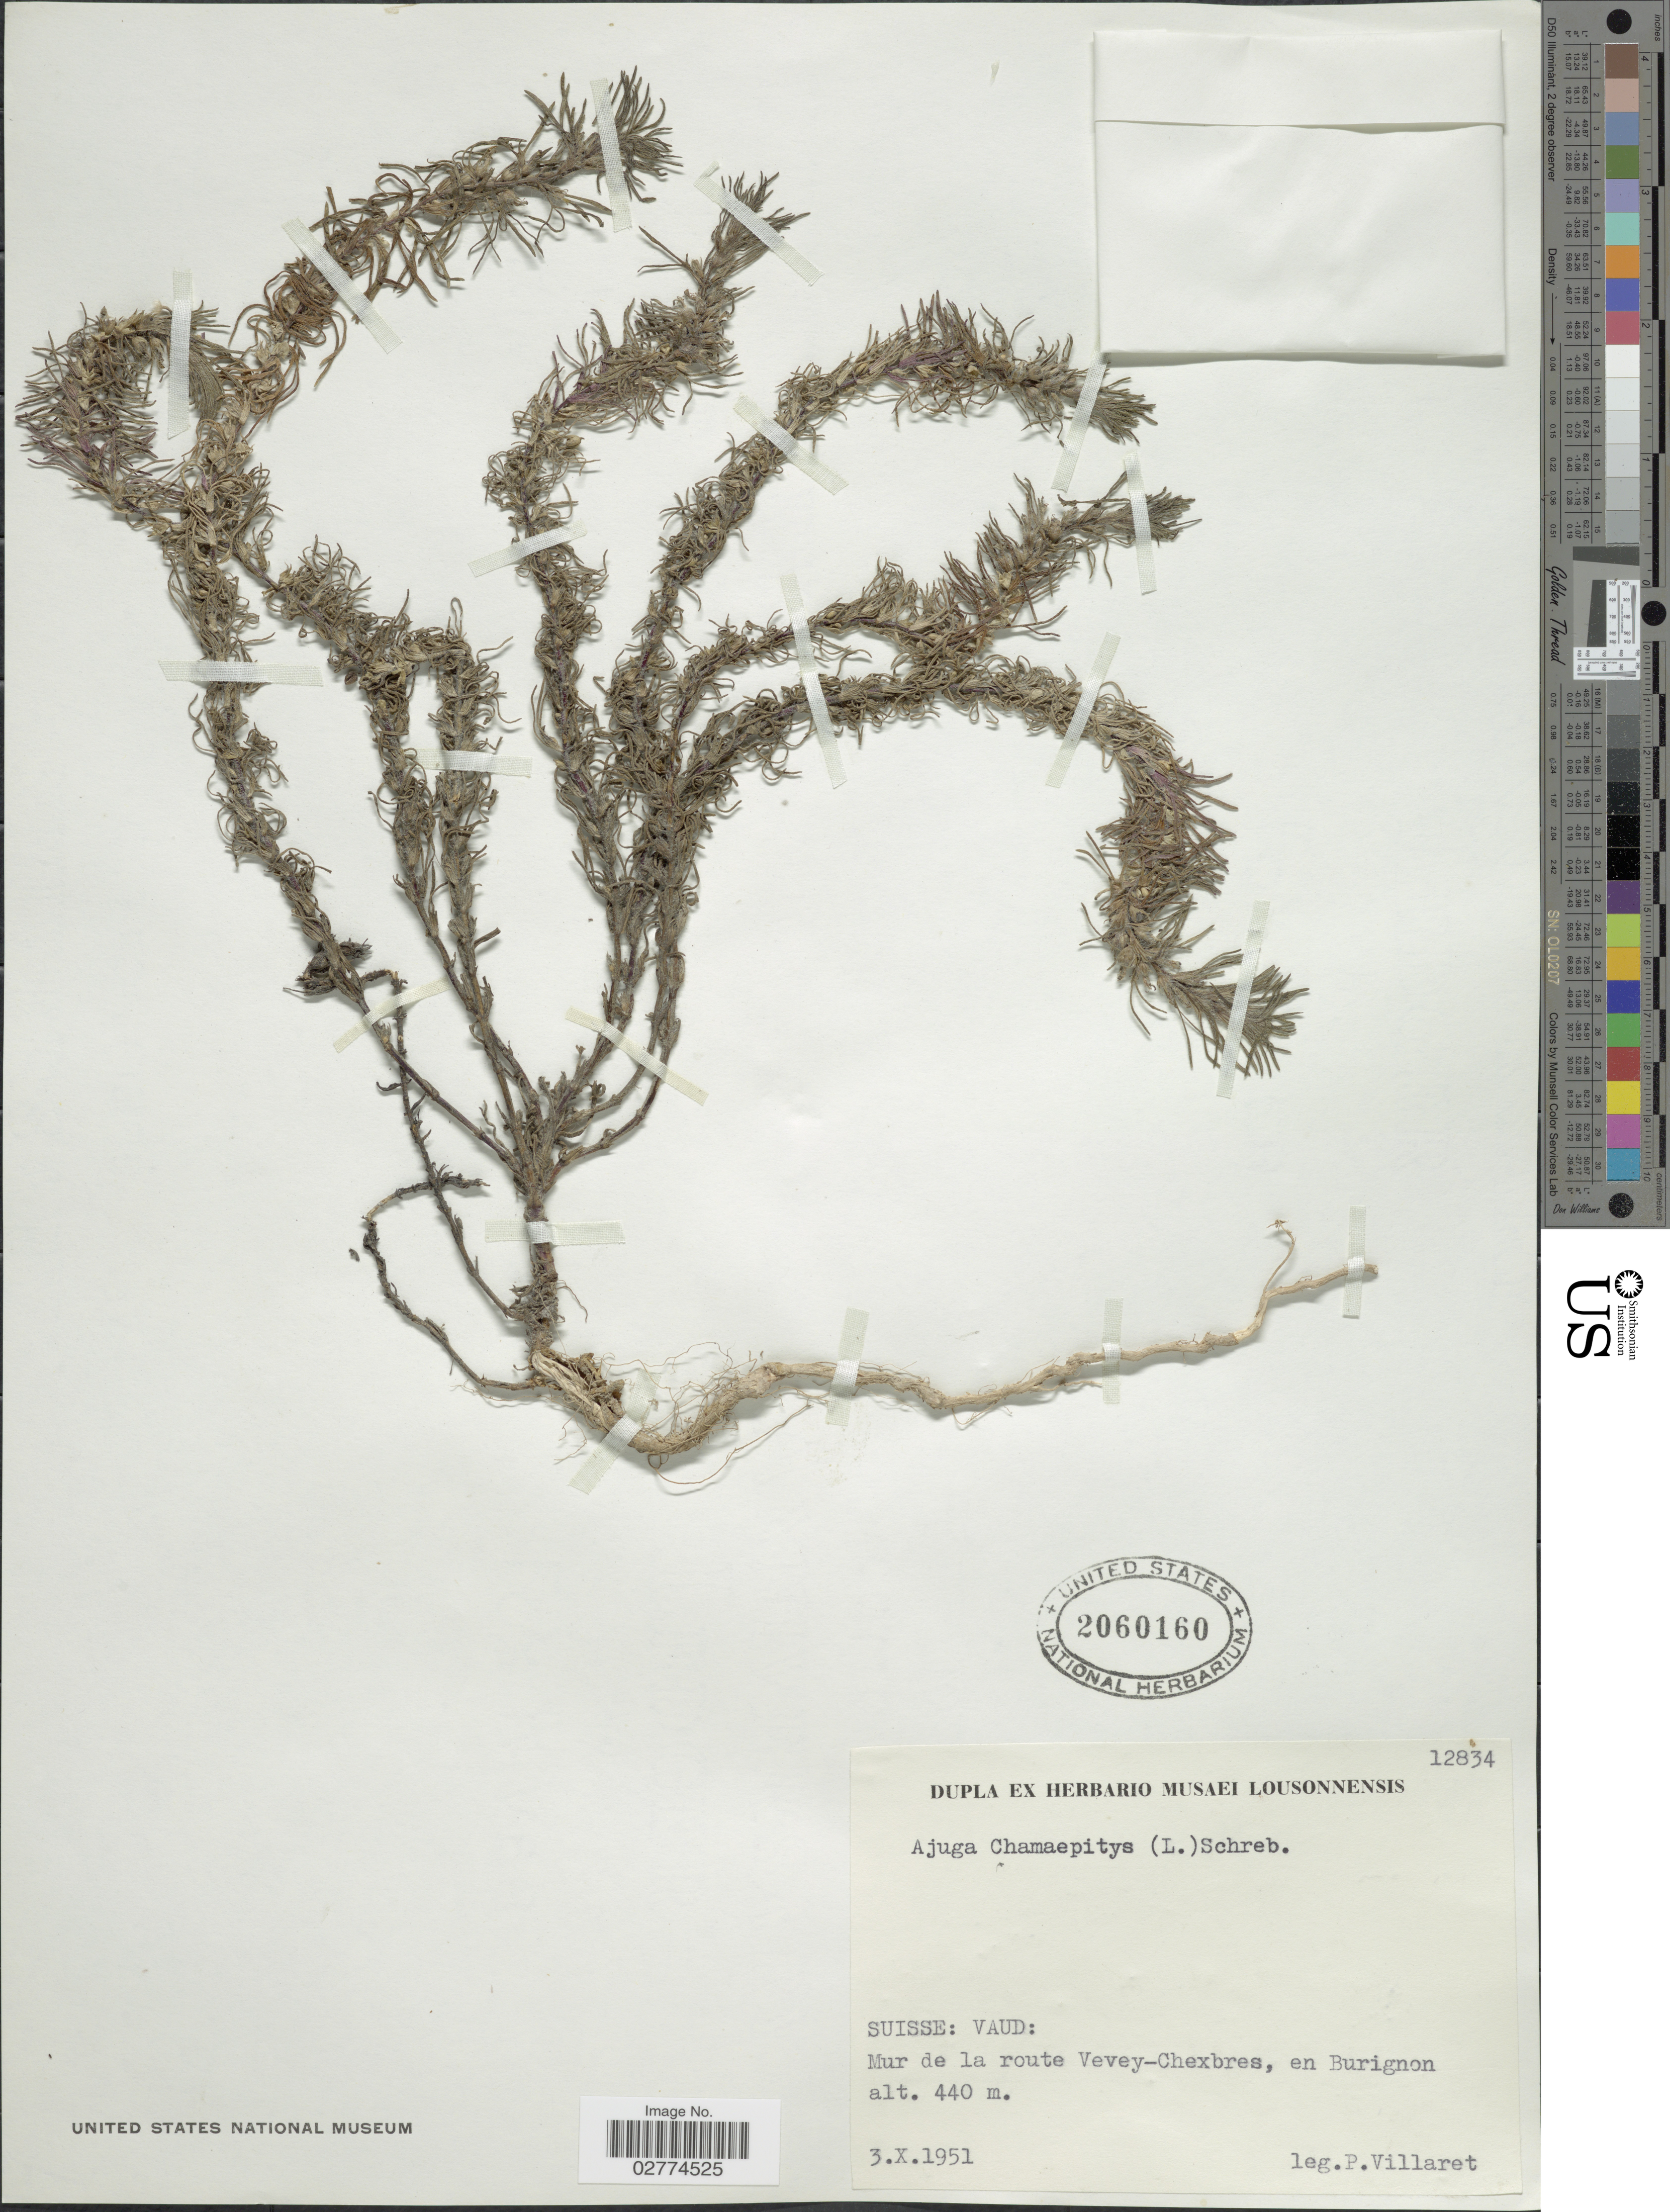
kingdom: Plantae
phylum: Tracheophyta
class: Magnoliopsida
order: Lamiales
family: Lamiaceae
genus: Ajuga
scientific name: Ajuga chamaepitys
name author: (L.) Schreb.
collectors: P. Villaret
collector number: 12834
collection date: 1951-10-03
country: Switzerland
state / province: Vaud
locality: Suisse. Mur de la route Vevey-Chexbres, en Burignon.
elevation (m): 440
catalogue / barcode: US 2060160